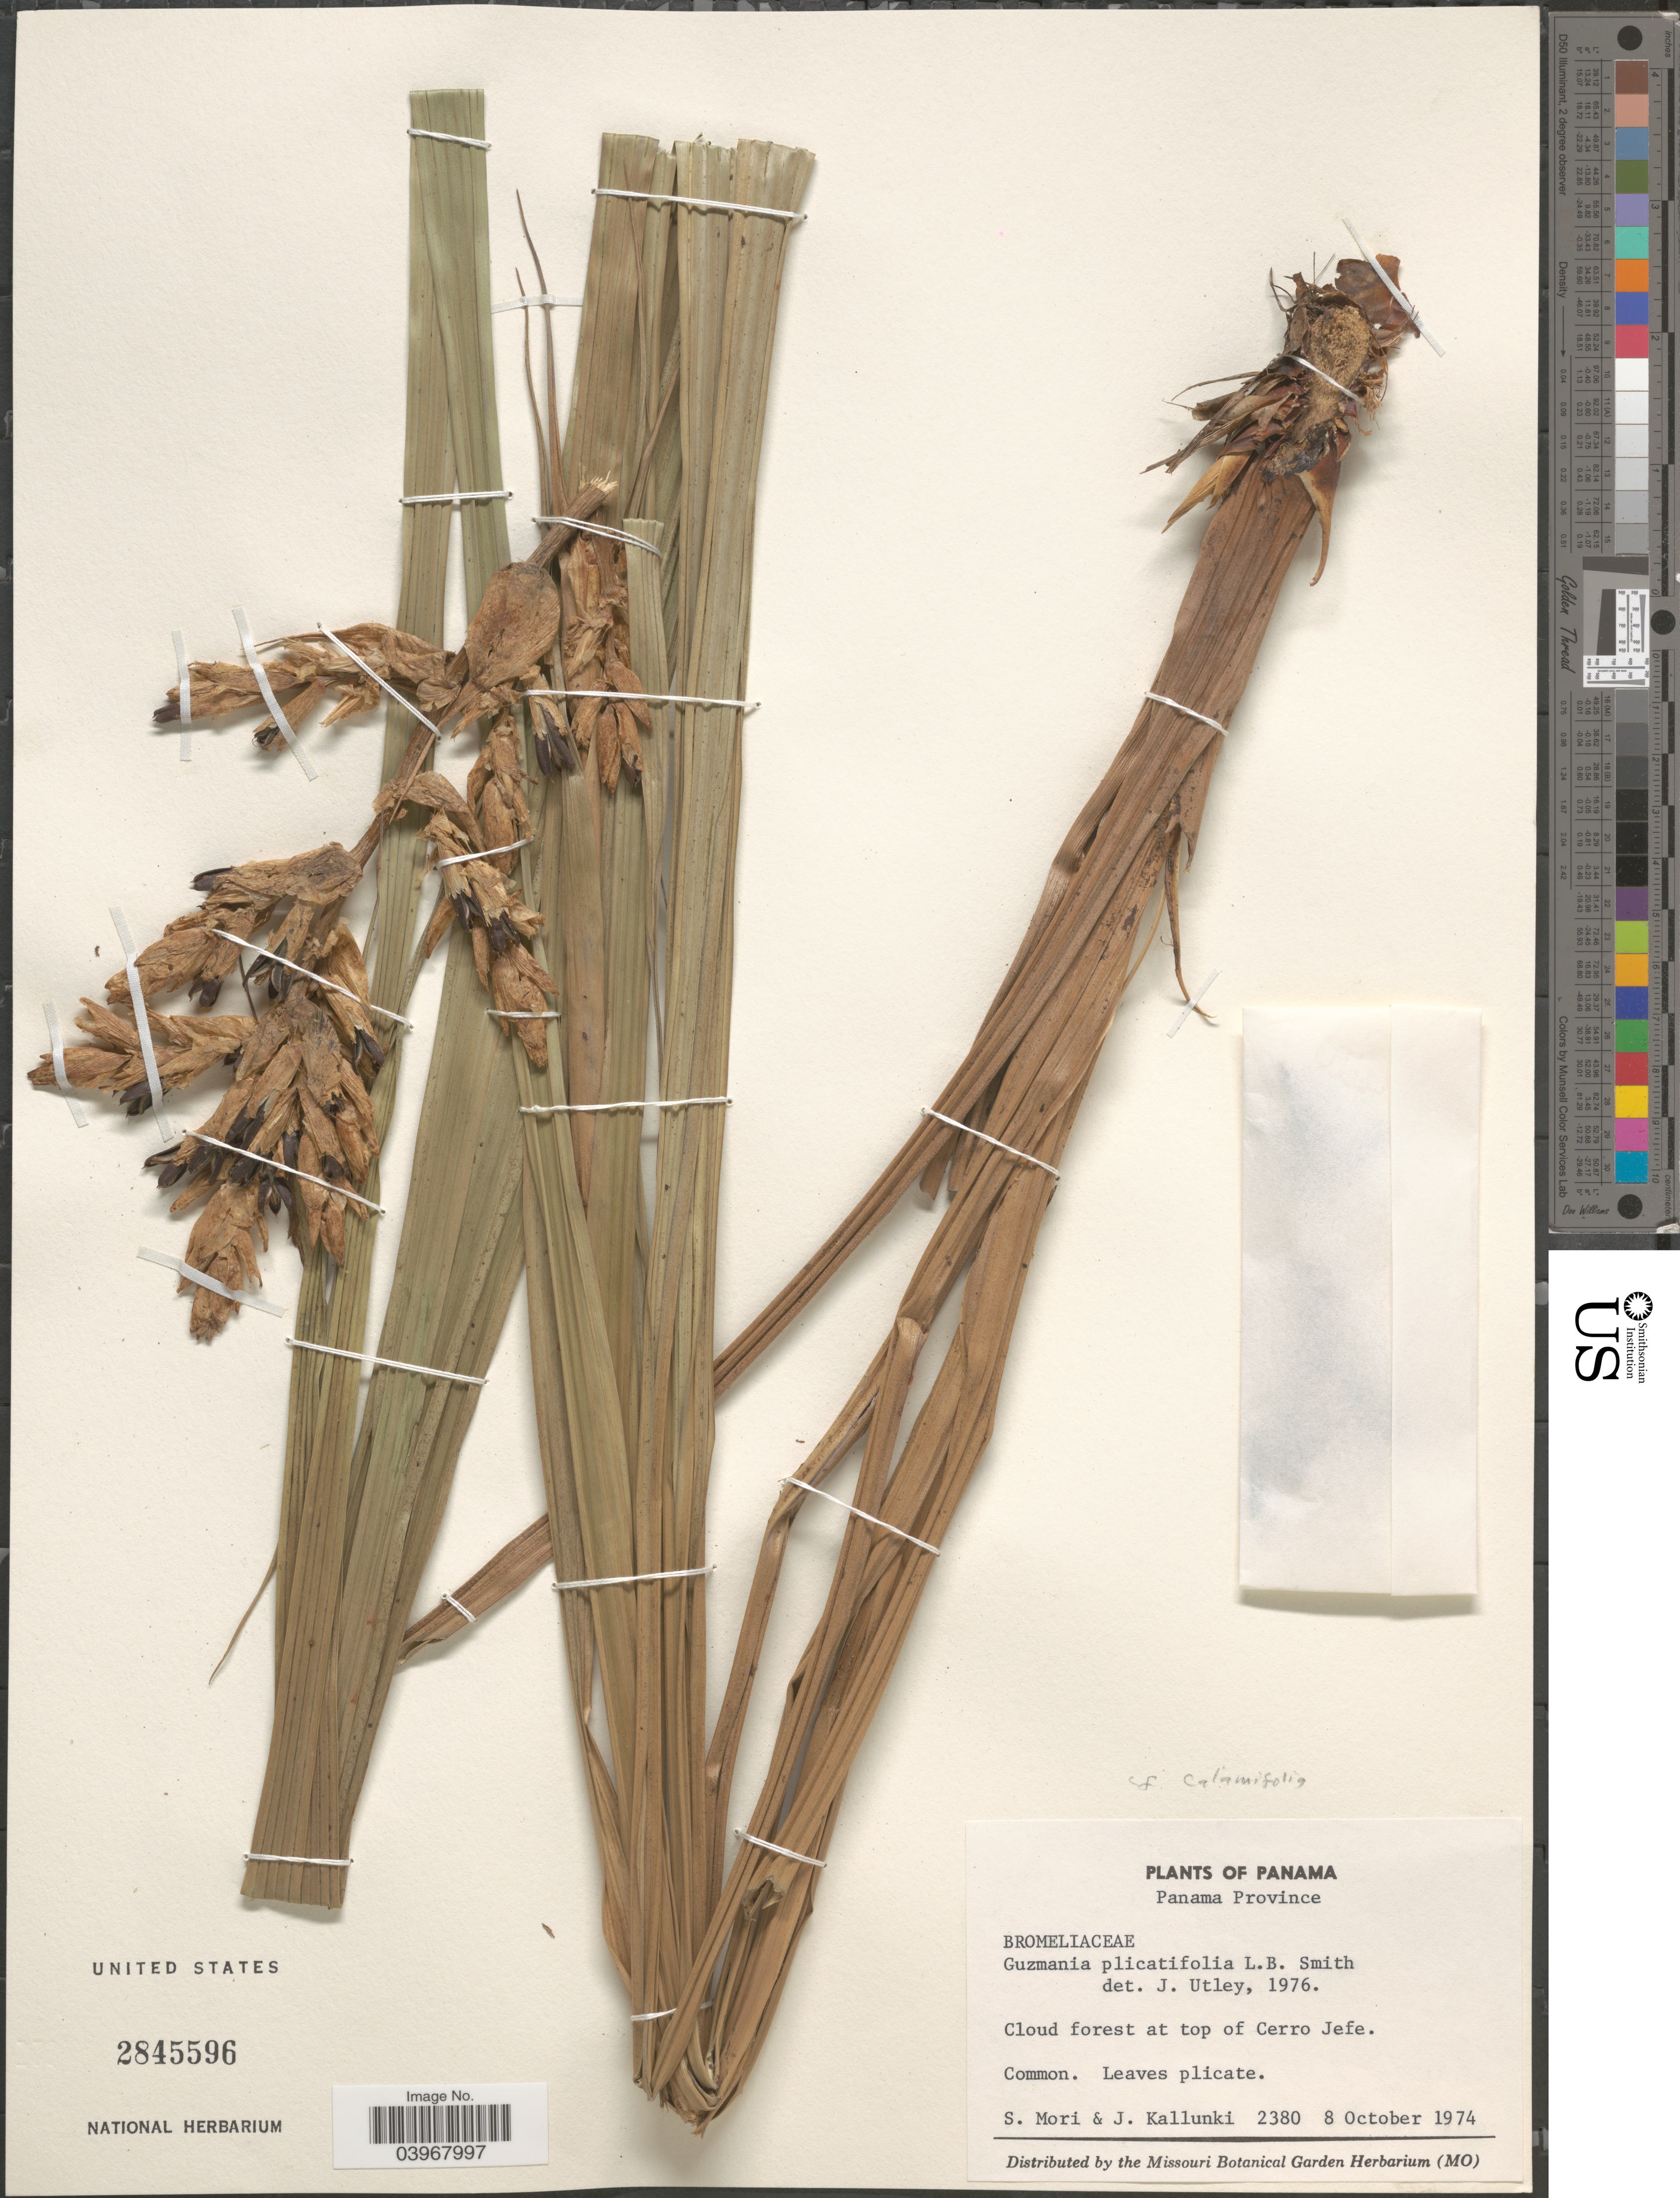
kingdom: Plantae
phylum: Tracheophyta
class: Liliopsida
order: Poales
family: Bromeliaceae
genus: Guzmania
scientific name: Guzmania plicatifolia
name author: L.B. Sm.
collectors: S. Mori & J. Kallunki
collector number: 2380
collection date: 1974-10-08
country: Panama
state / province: Panamá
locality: Cloud forest at top of Cerro Jefe.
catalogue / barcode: US 2845596